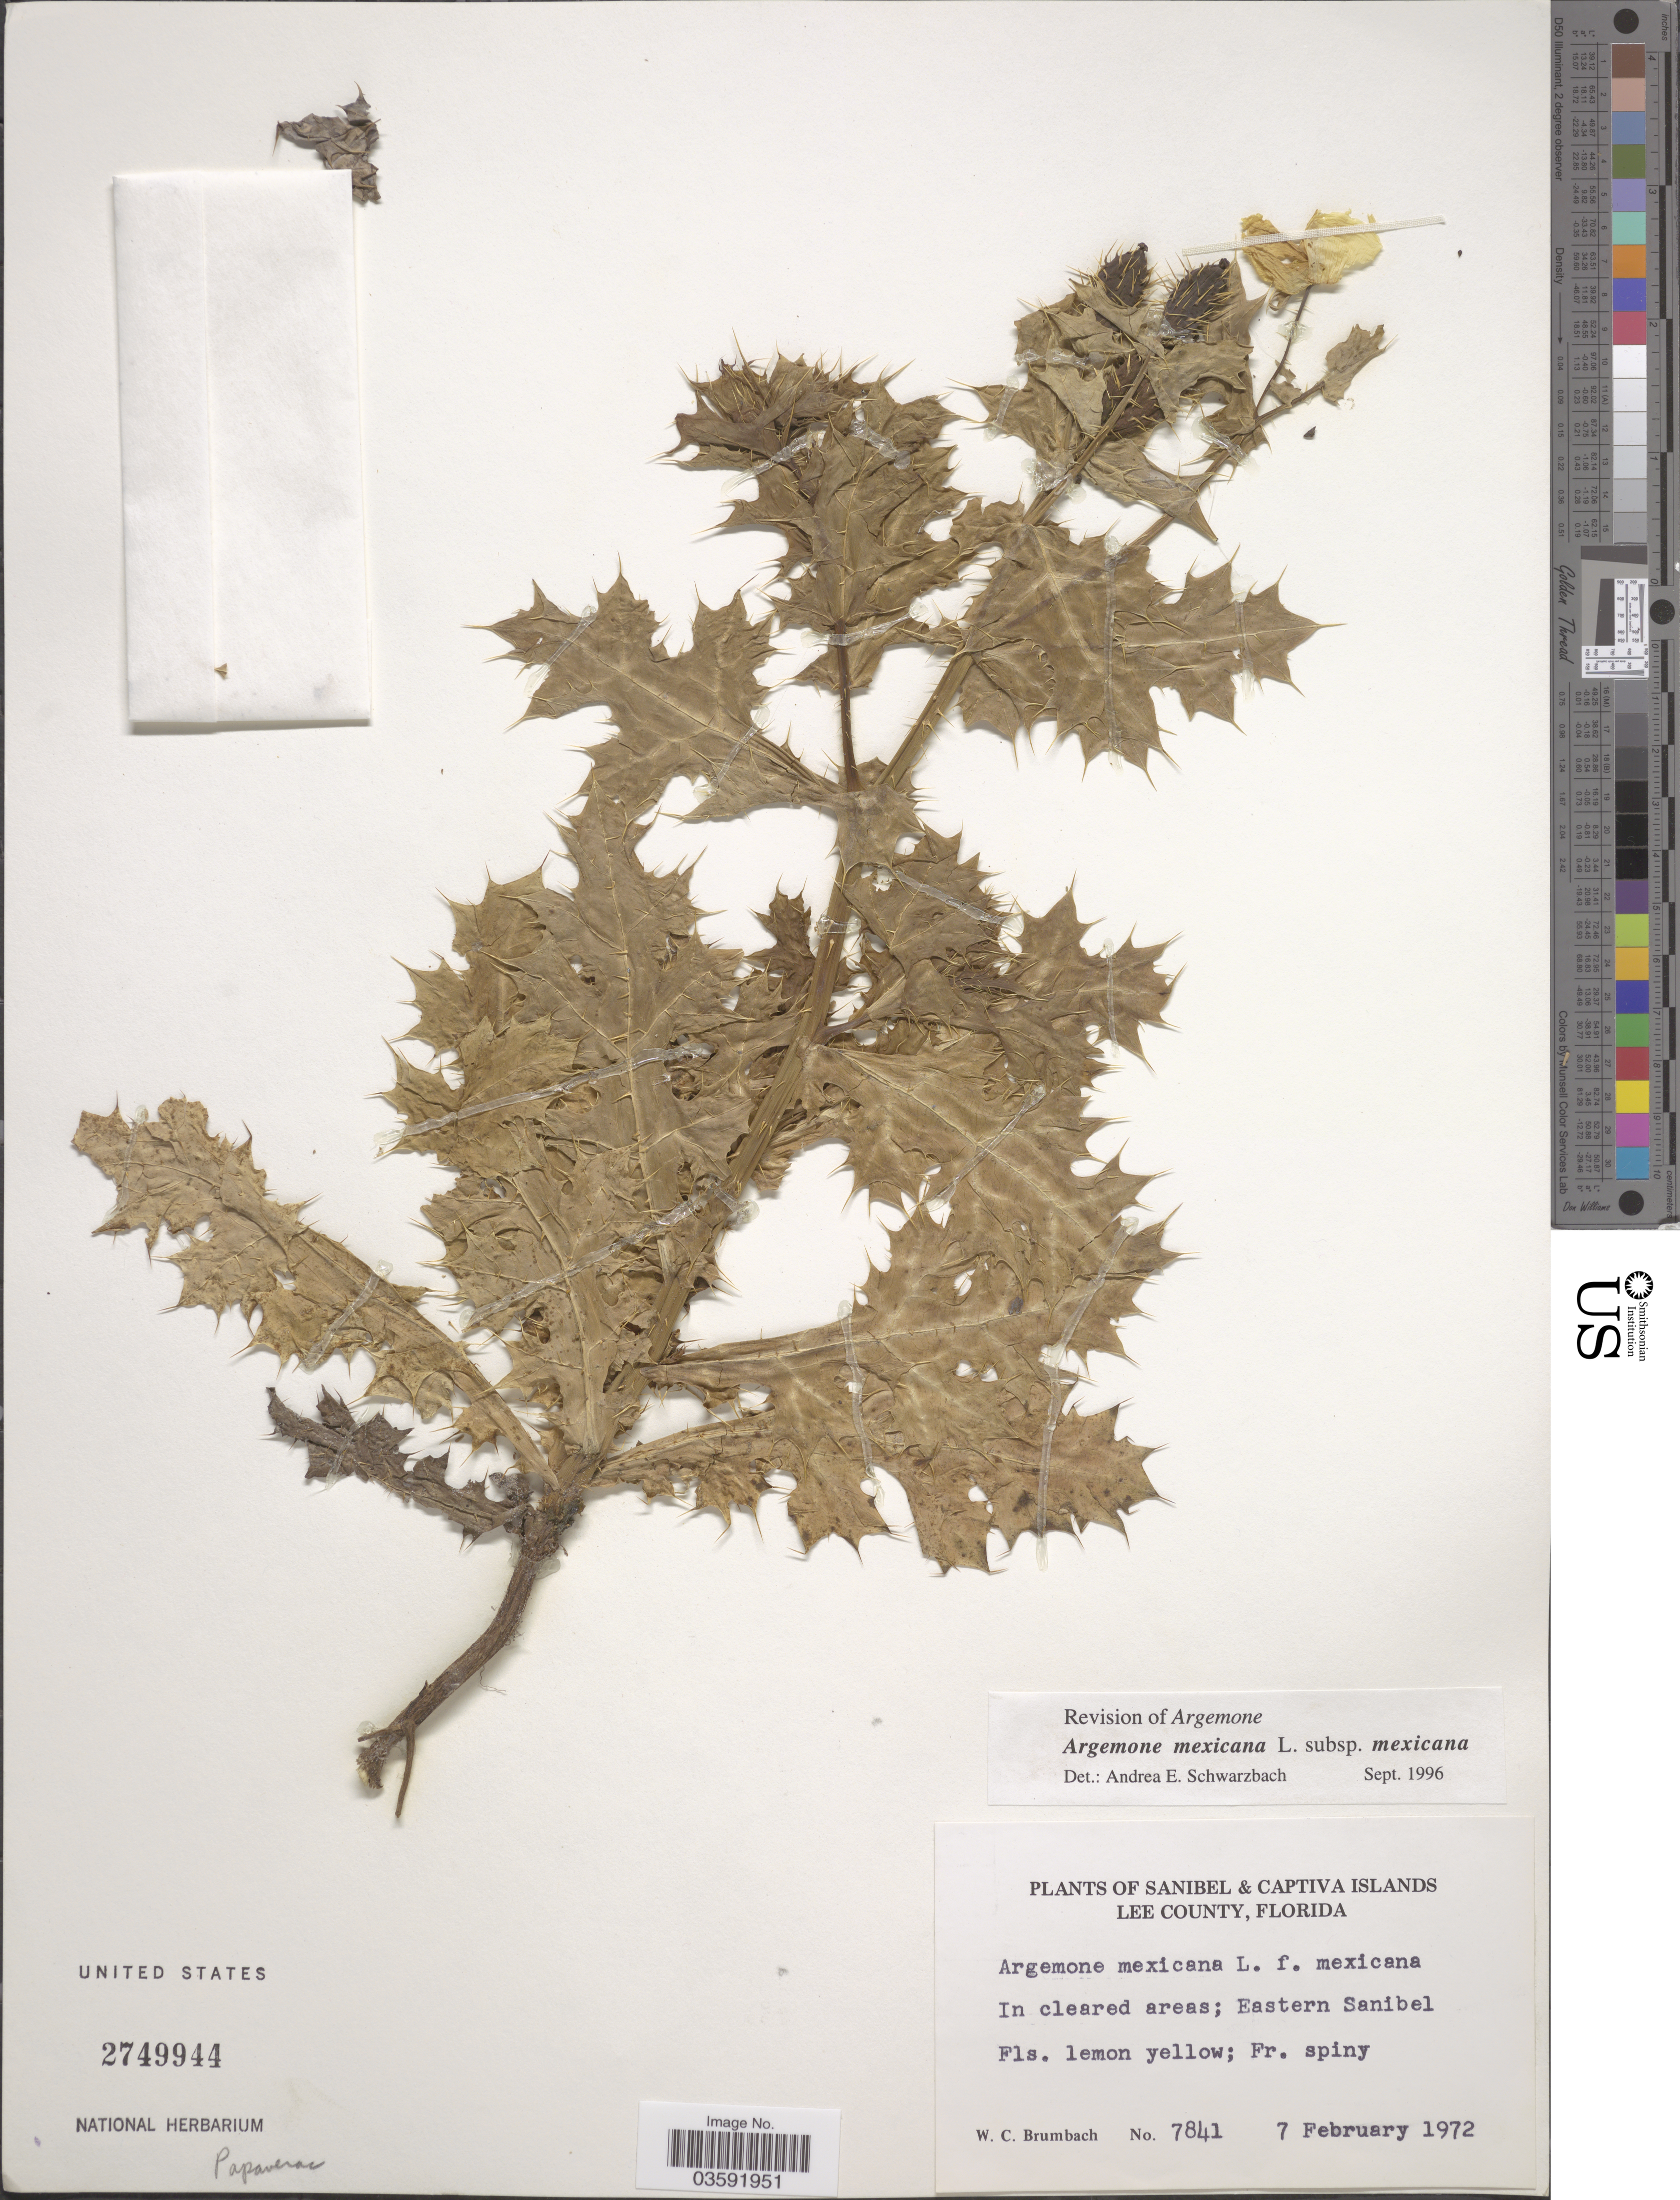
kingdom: Plantae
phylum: Tracheophyta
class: Magnoliopsida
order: Ranunculales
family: Papaveraceae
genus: Argemone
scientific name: Argemone mexicana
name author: L.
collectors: W. C. Brumbach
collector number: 7841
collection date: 1972-02-07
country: United States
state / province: Florida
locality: Lee County. Eastern Sanibel.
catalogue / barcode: US 2749944